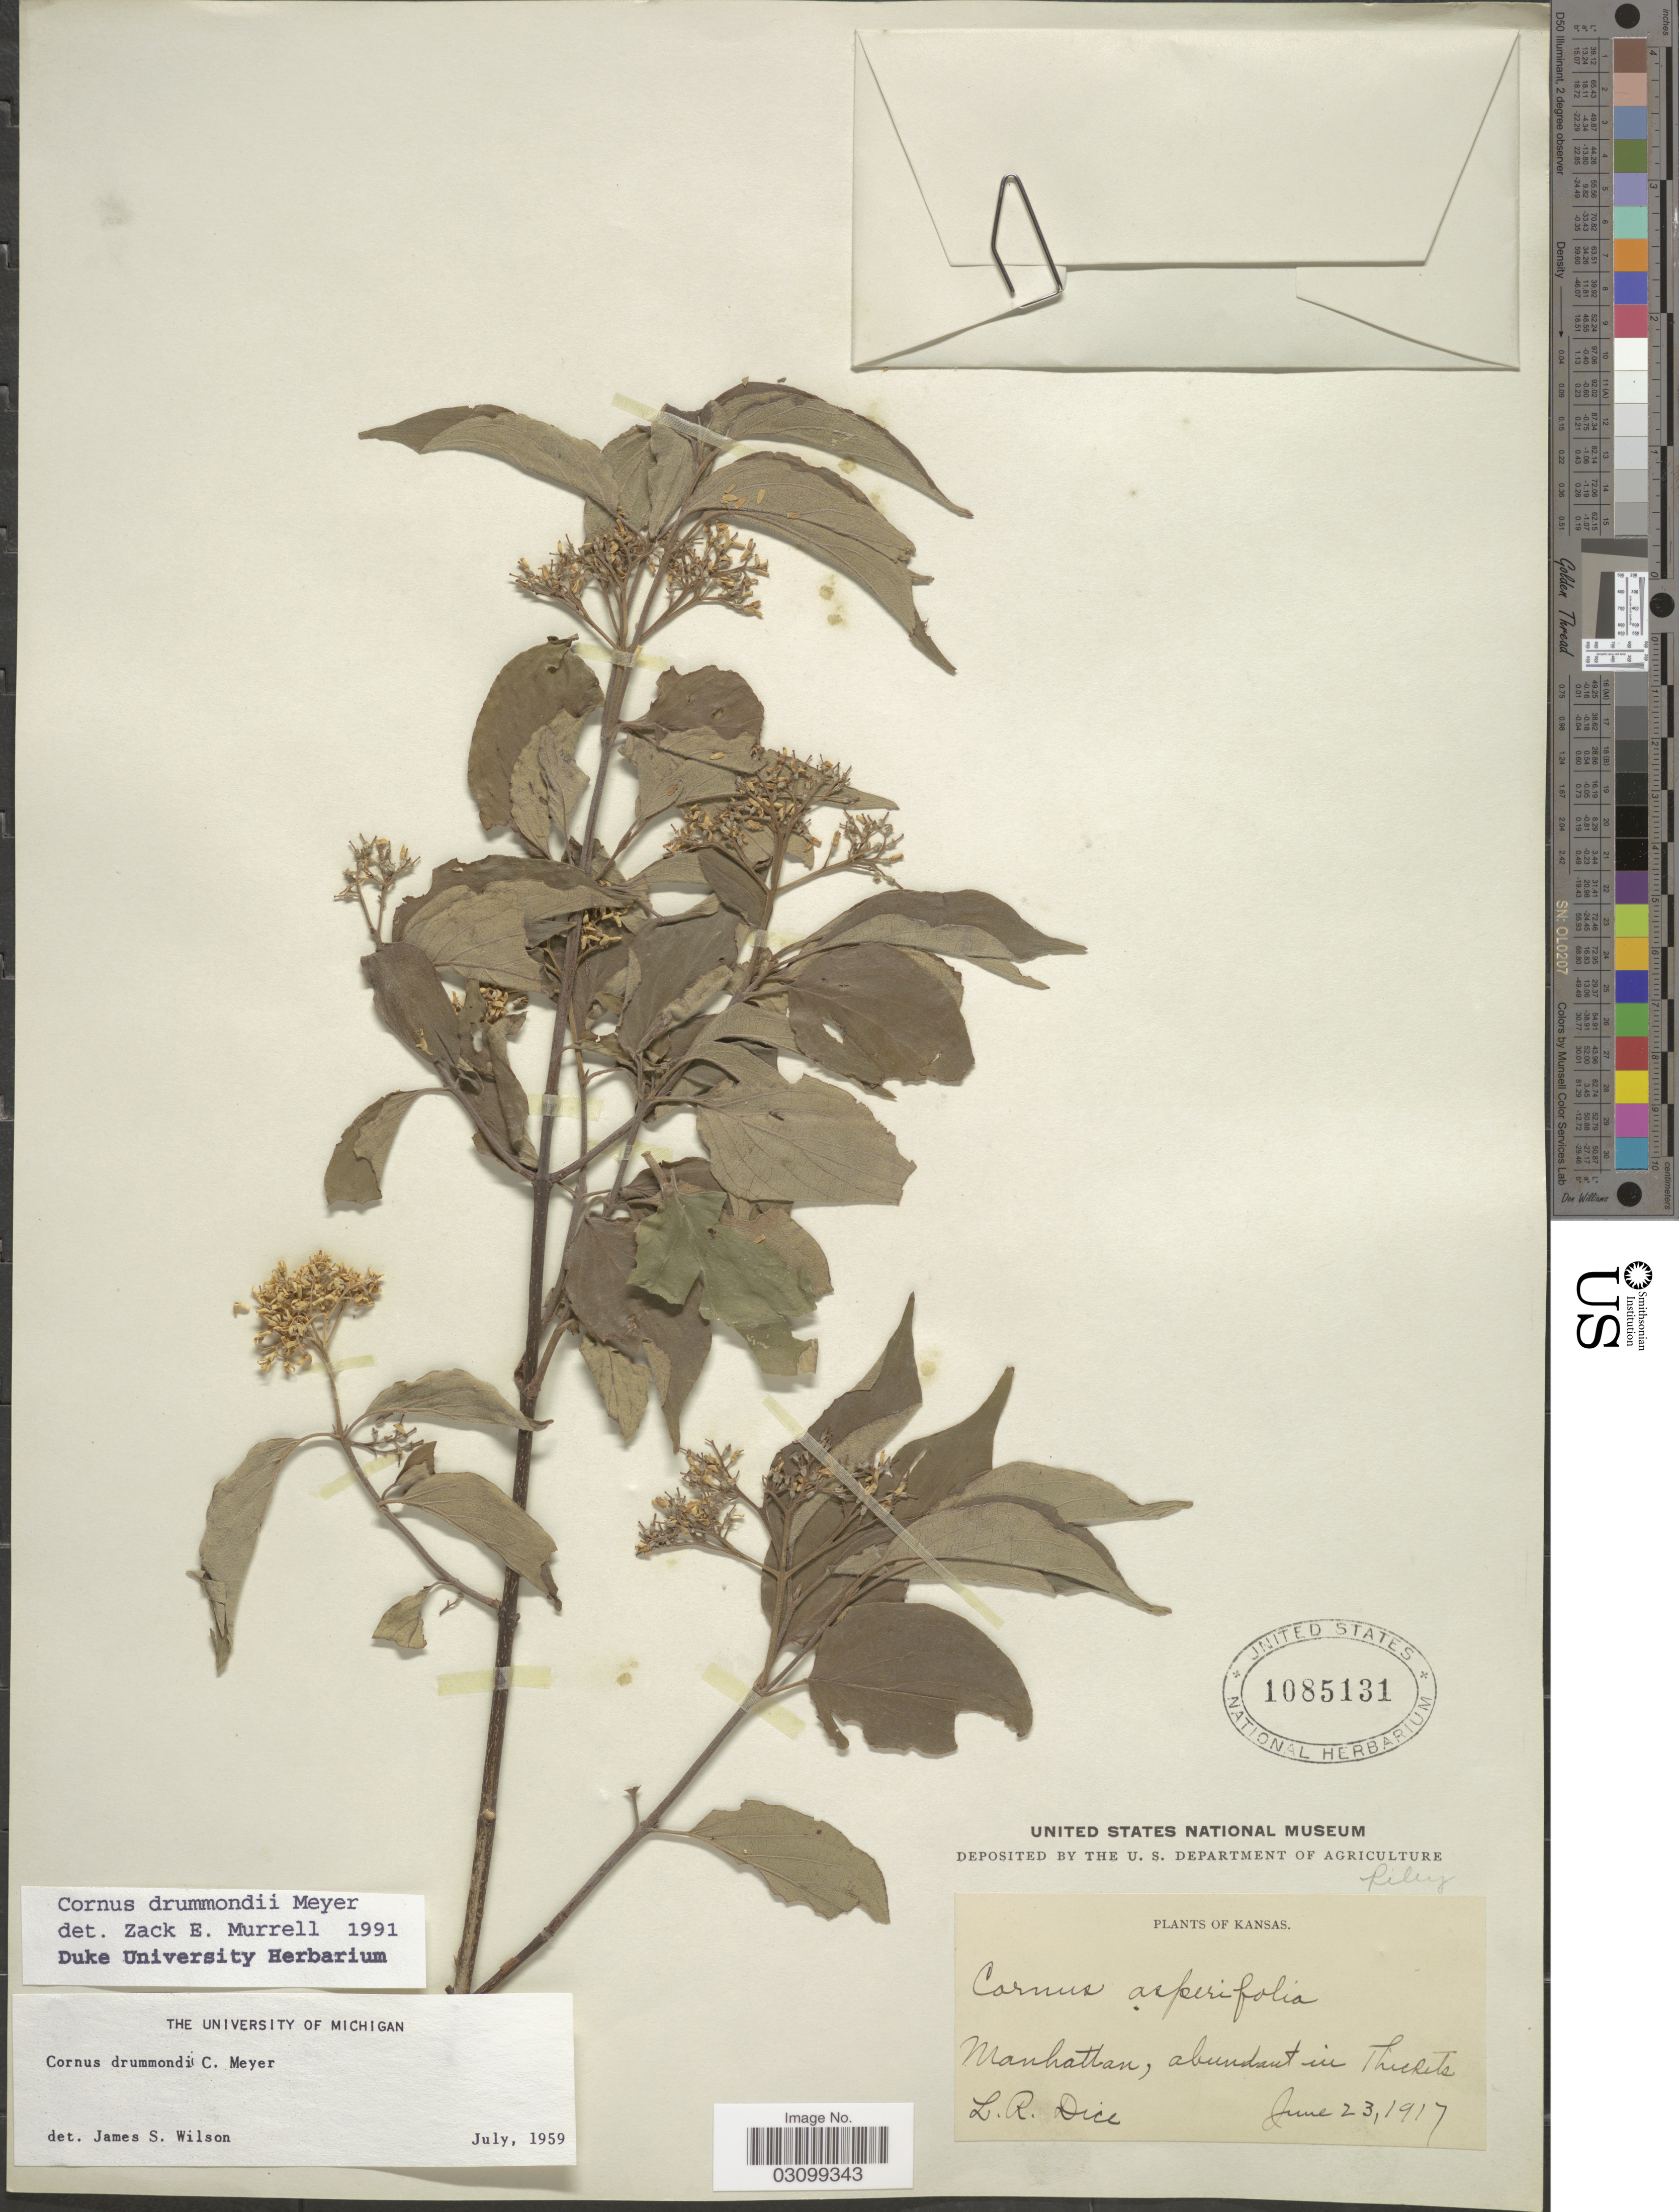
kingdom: Plantae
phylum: Tracheophyta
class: Magnoliopsida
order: Cornales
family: Cornaceae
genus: Cornus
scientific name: Cornus drummondii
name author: C.A. Mey.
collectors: L. Dice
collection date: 1917-06-23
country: United States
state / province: Kansas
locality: Manhattan.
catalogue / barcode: US 1085131